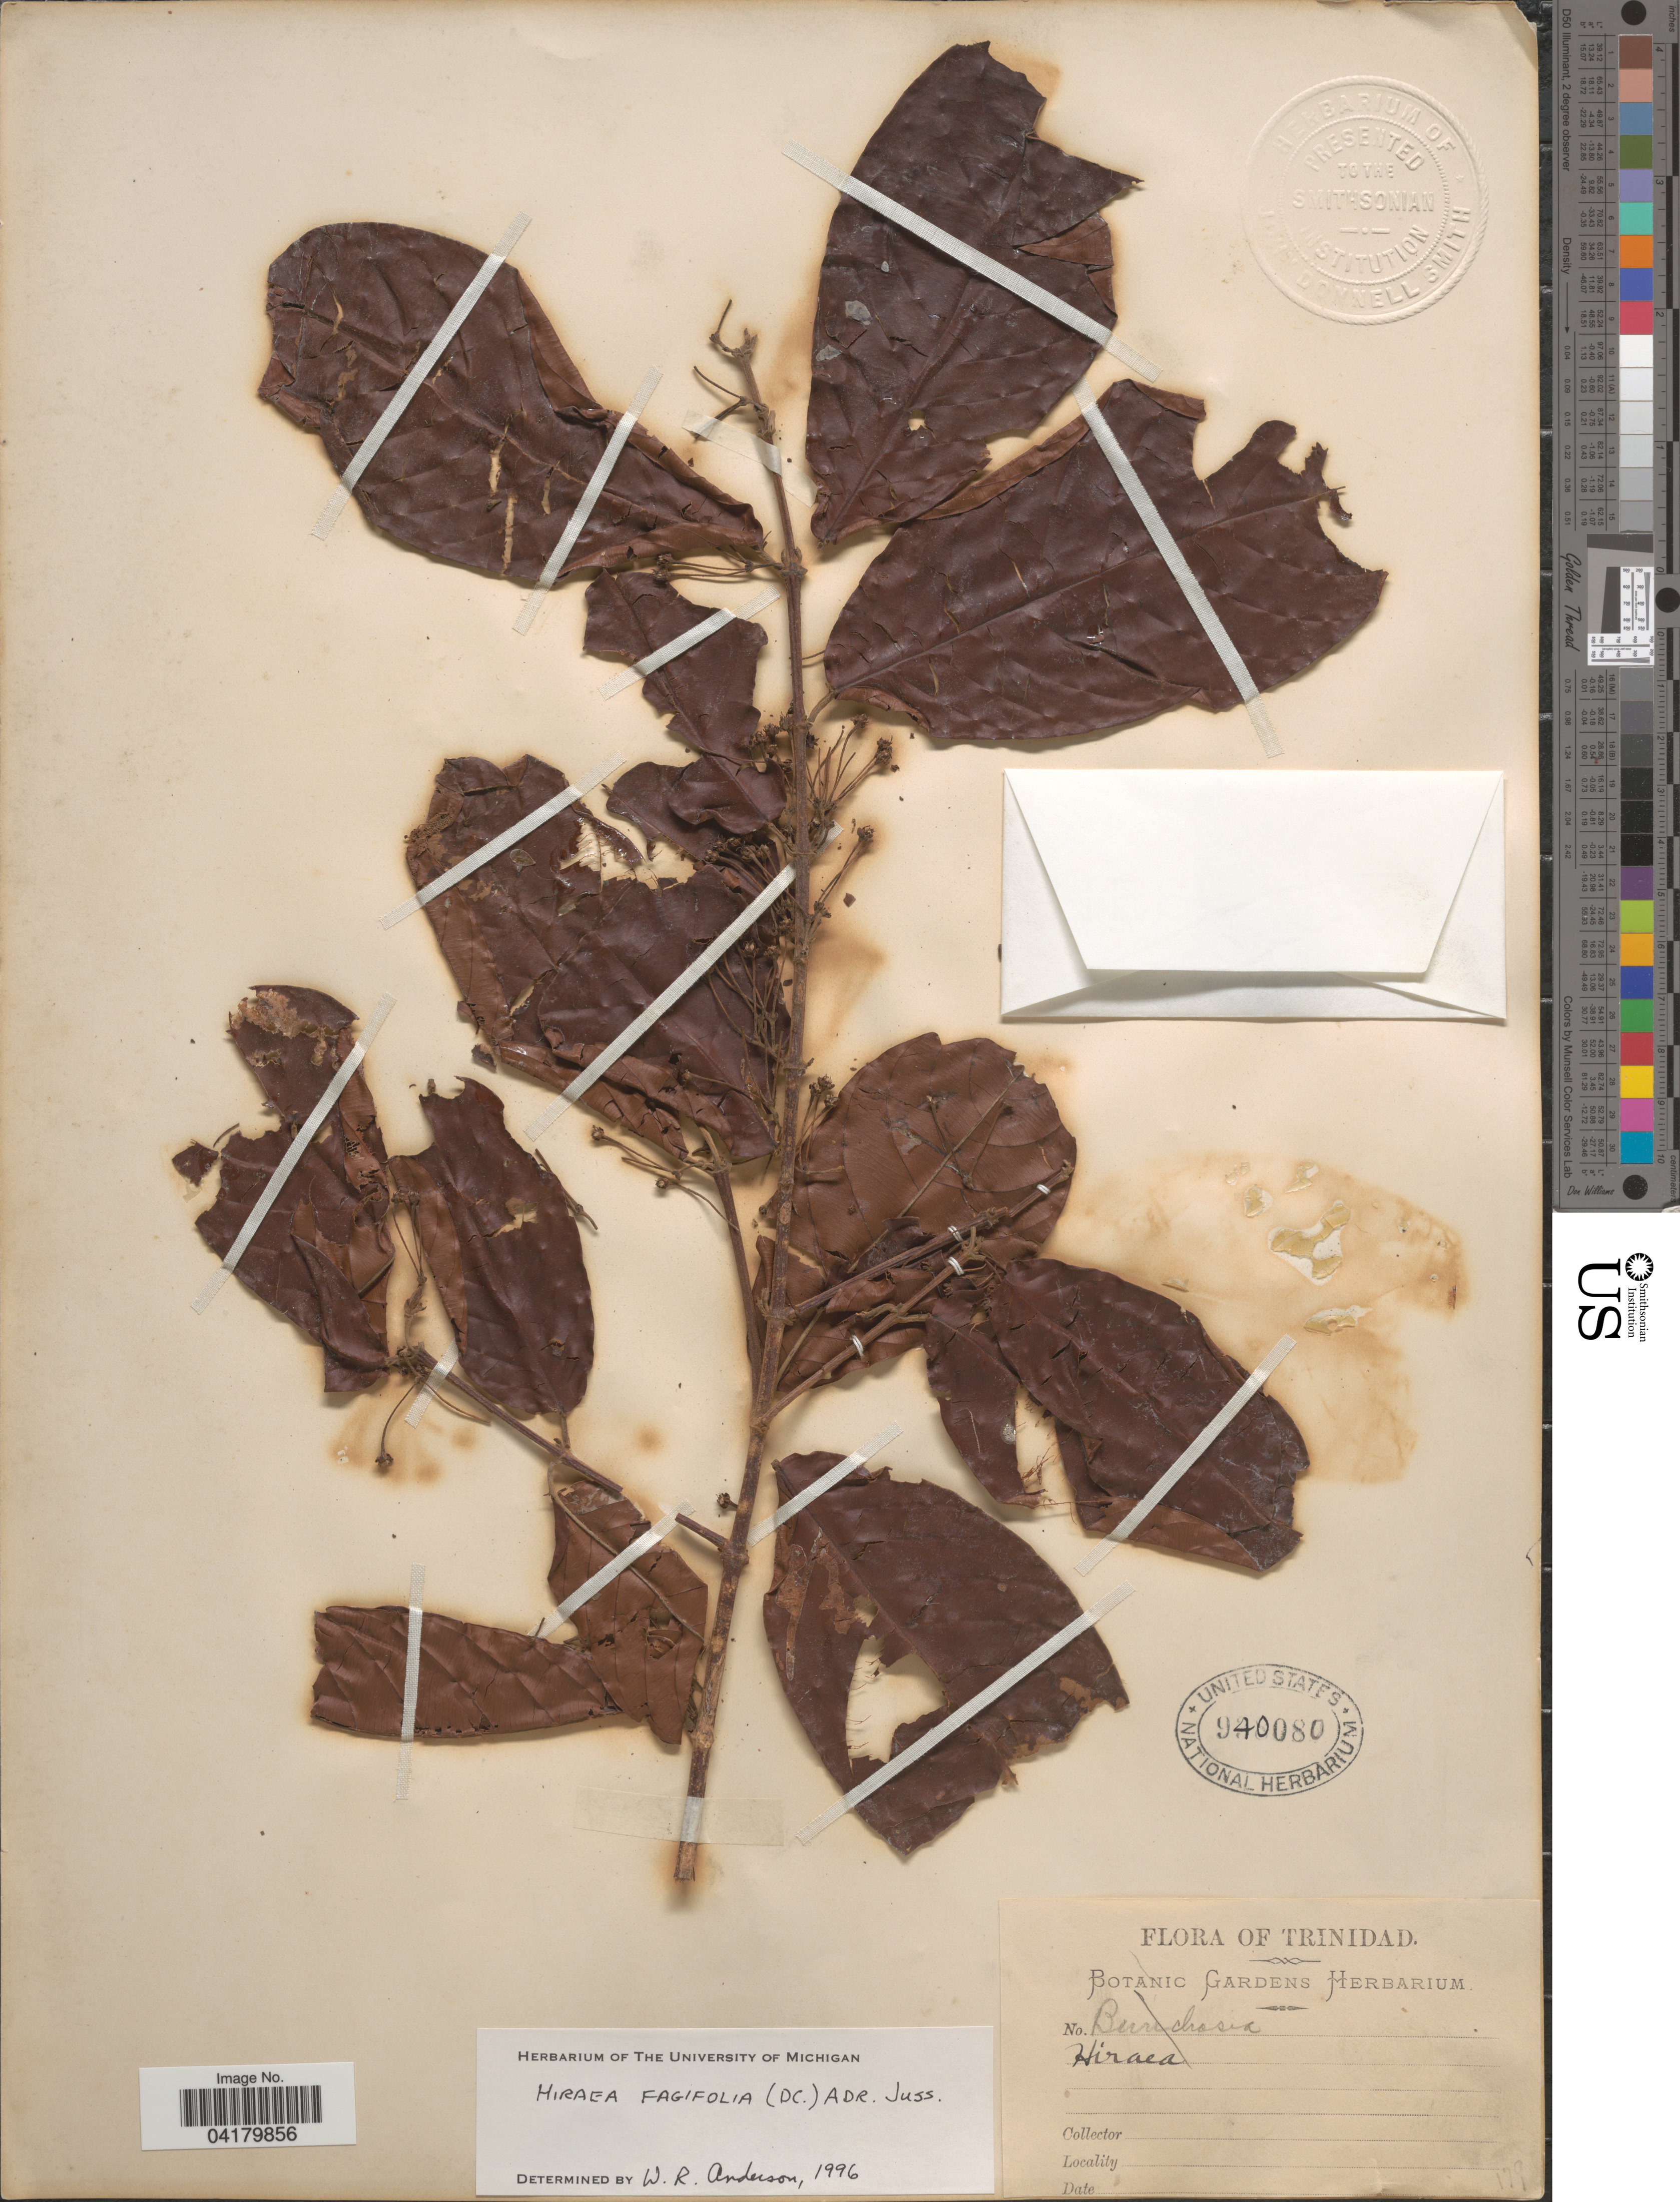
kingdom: Plantae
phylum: Tracheophyta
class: Magnoliopsida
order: Malpighiales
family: Malpighiaceae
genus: Hiraea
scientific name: Hiraea fagifolia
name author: (DC.) A. Juss.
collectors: ex herb. Botanic Gardens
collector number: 179?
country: Trinidad and Tobago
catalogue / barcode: US 940080